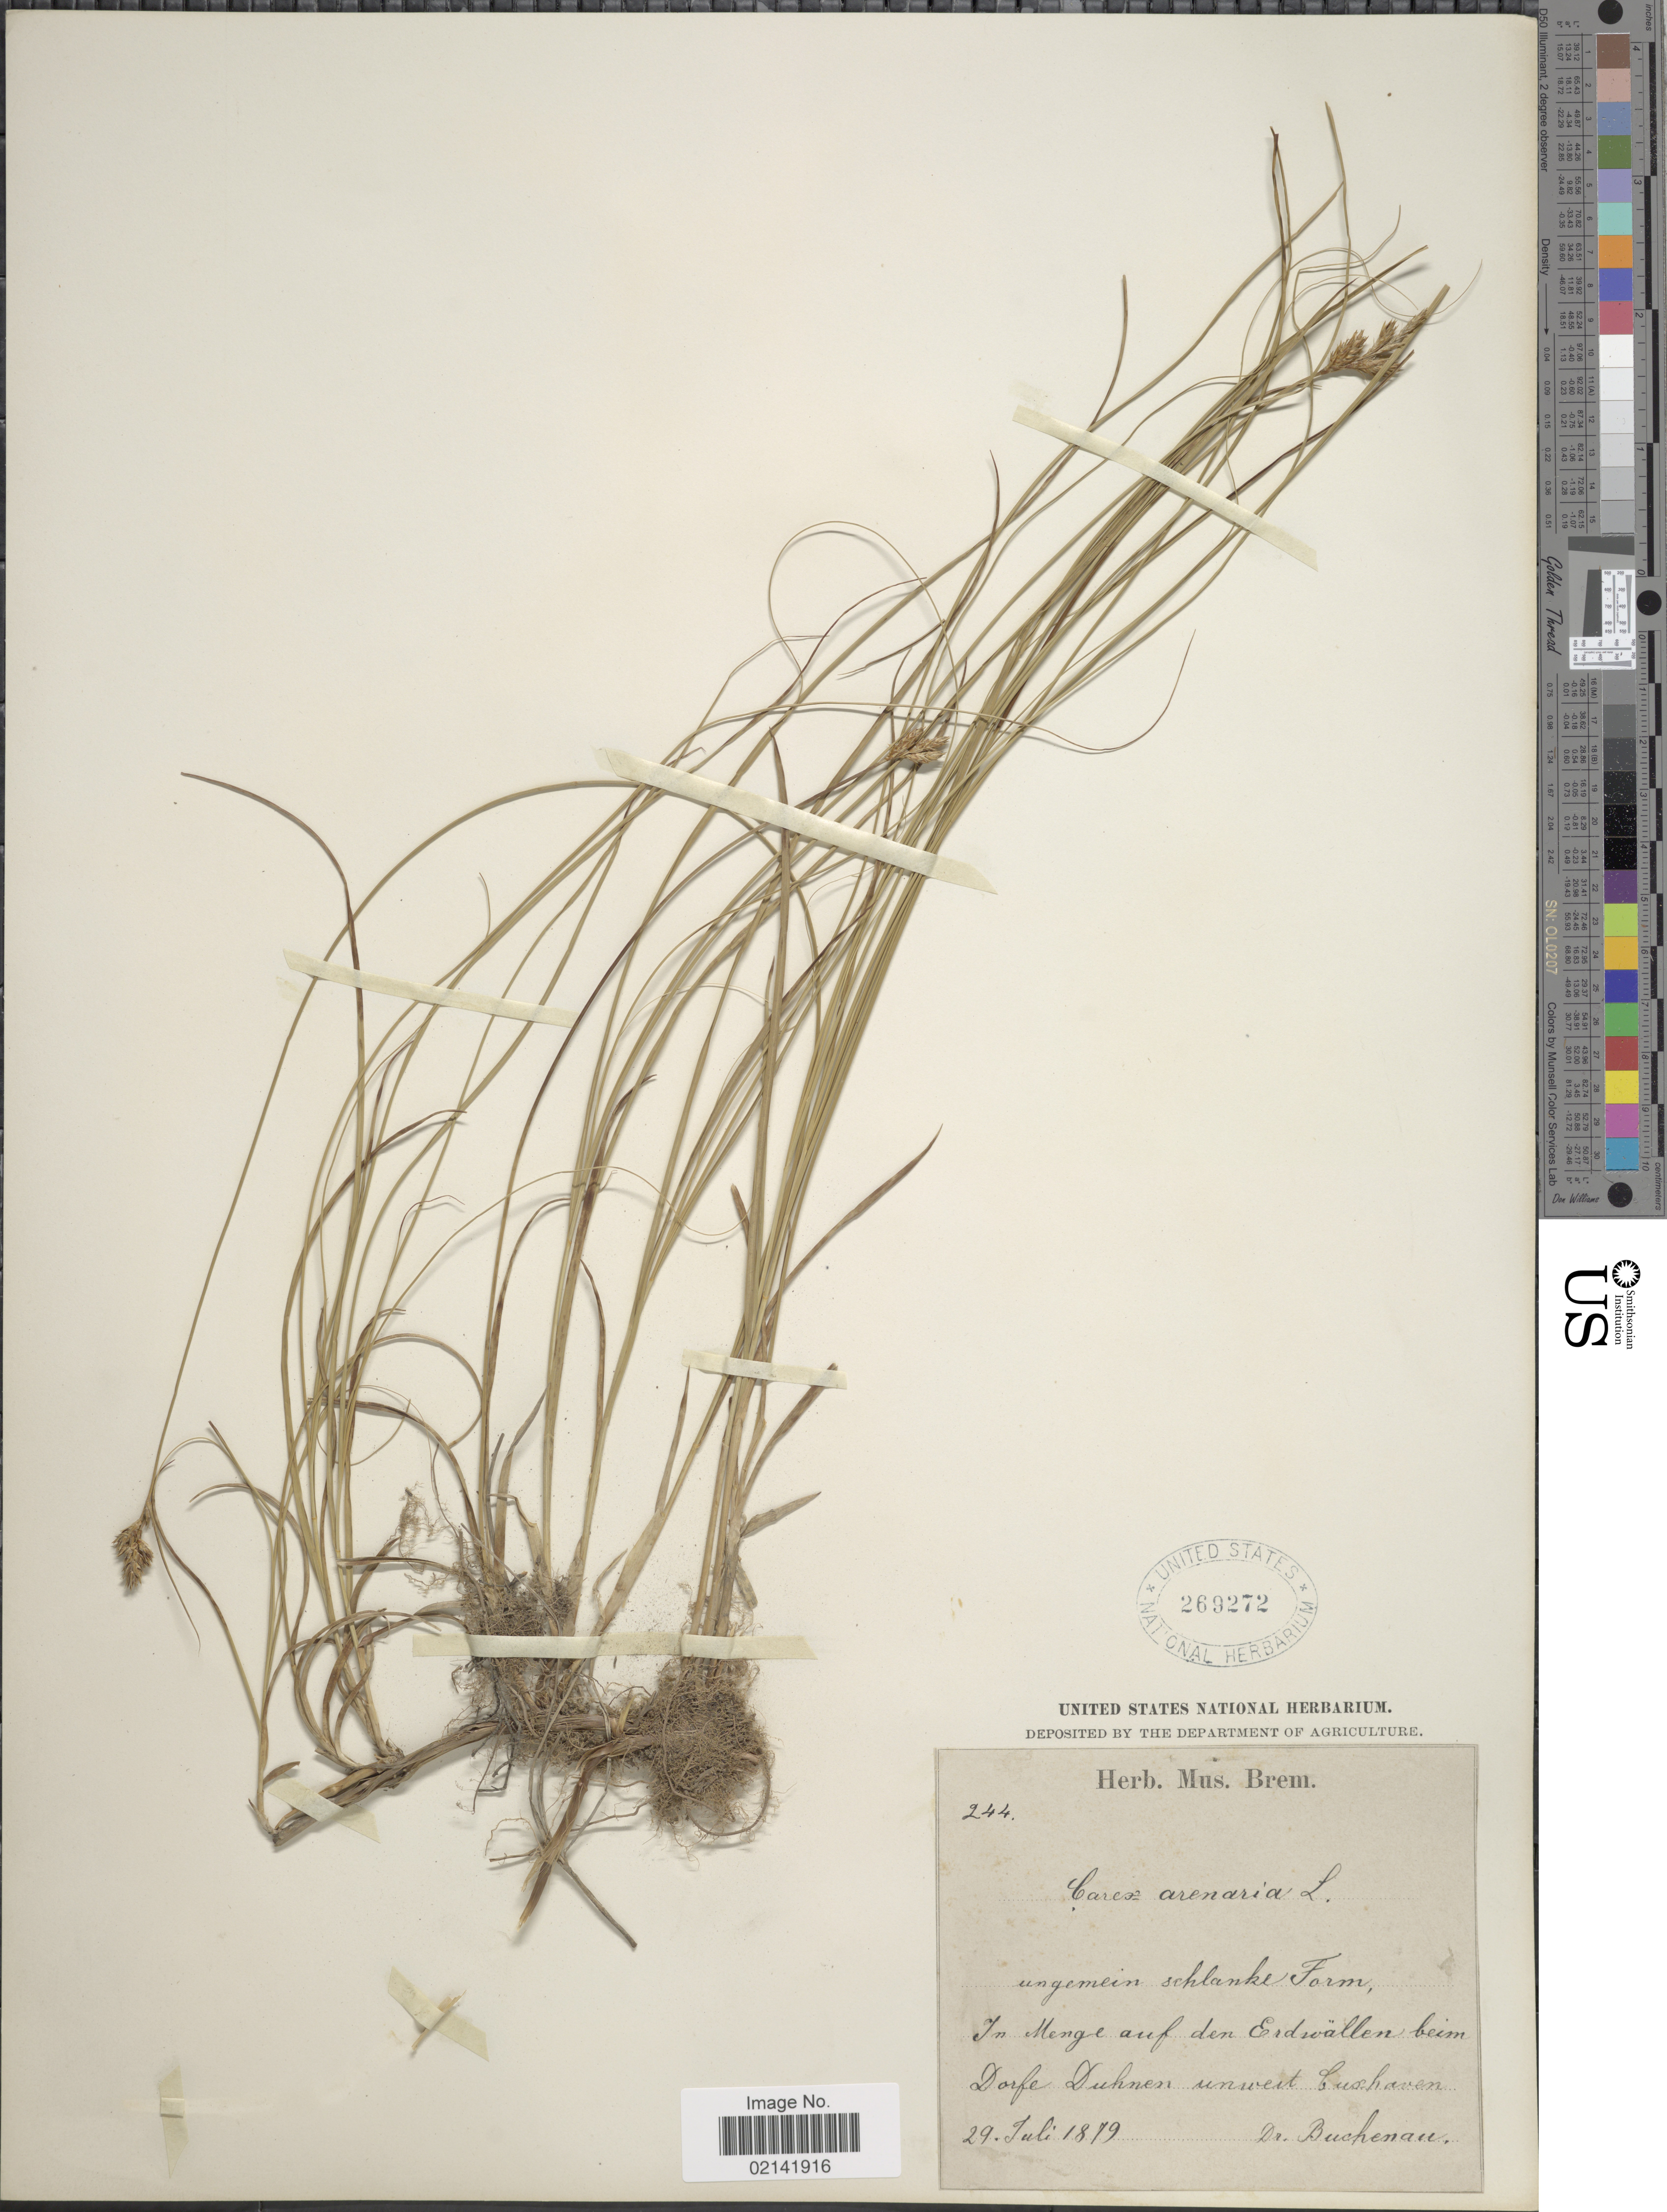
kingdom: Plantae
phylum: Tracheophyta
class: Liliopsida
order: Poales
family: Cyperaceae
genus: Carex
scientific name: Carex arenaria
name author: L.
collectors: Buchenau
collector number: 244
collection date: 1879-07-29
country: Germany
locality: In menge auf den Erdwallen beim Dorfe Duhnen unweit Cushaven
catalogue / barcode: US 269272